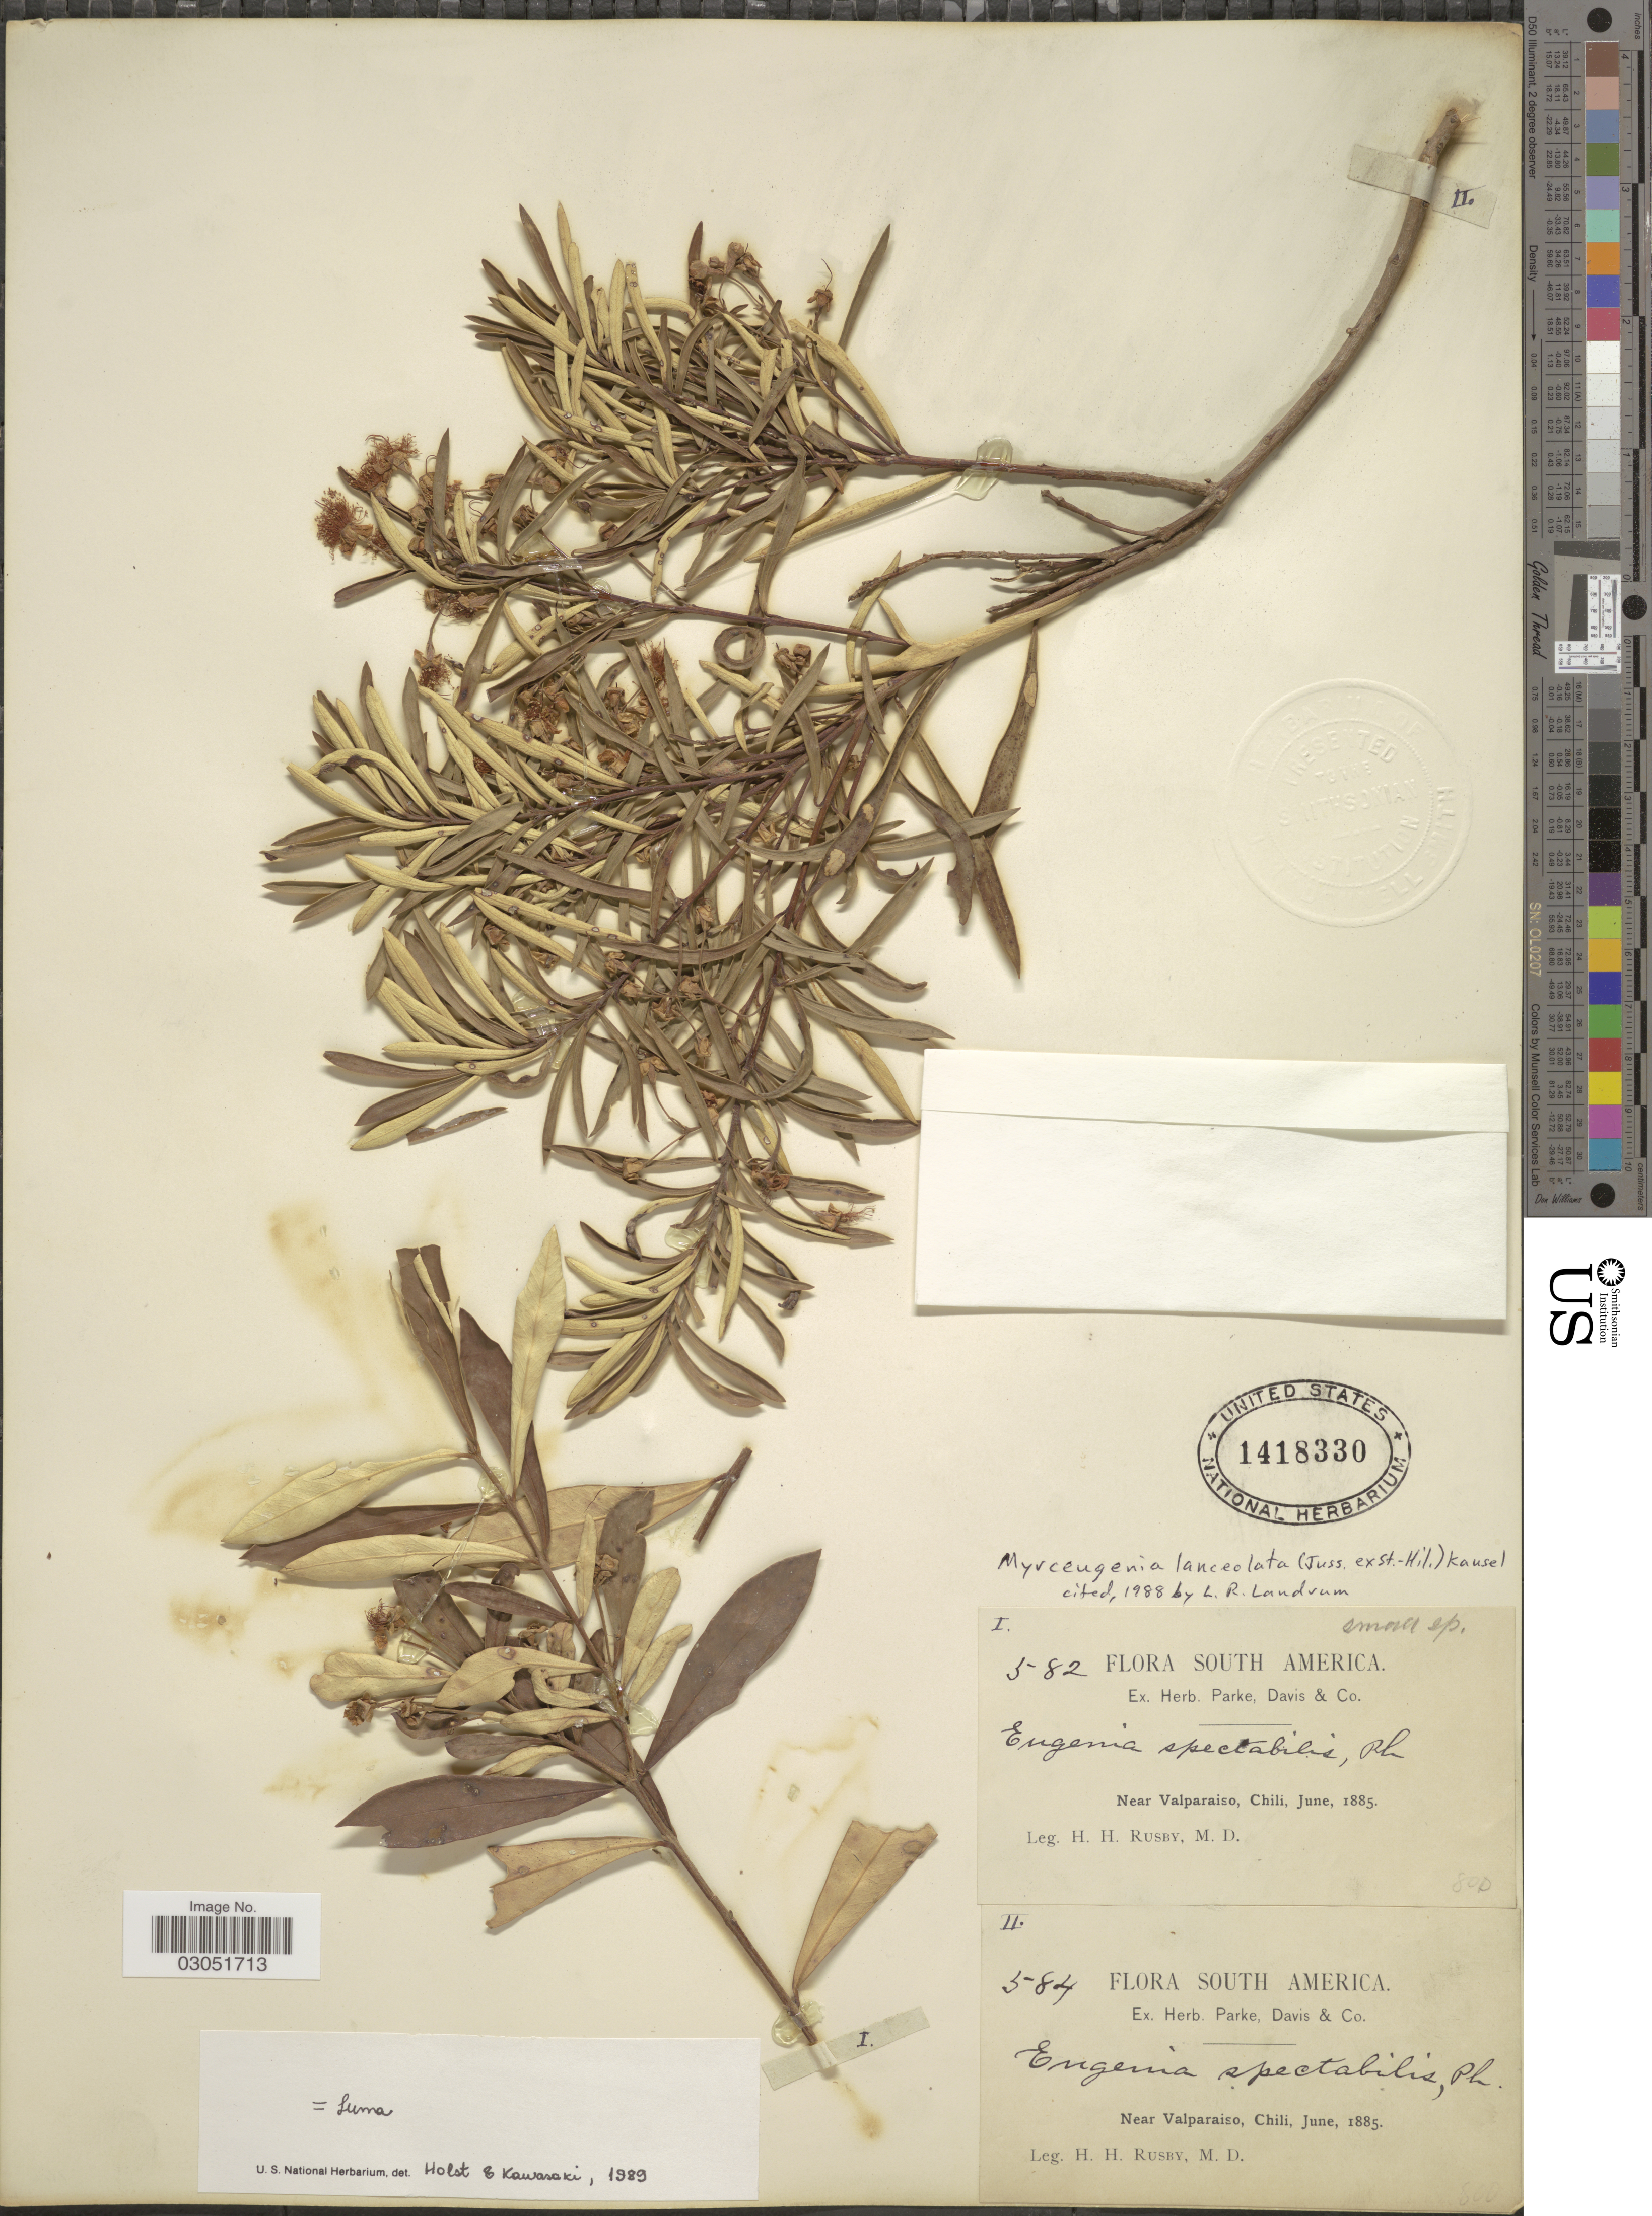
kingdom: Plantae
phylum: Tracheophyta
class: Magnoliopsida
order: Myrtales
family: Myrtaceae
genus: Myrceugenia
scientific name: Myrceugenia lanceolata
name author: (Juss. ex J. St.-Hil.) Kausel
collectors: H. H. Rusby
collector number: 582/584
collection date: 1885-06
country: Chile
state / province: Valparaíso (V)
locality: Near Valparaiso.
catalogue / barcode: US 1418330